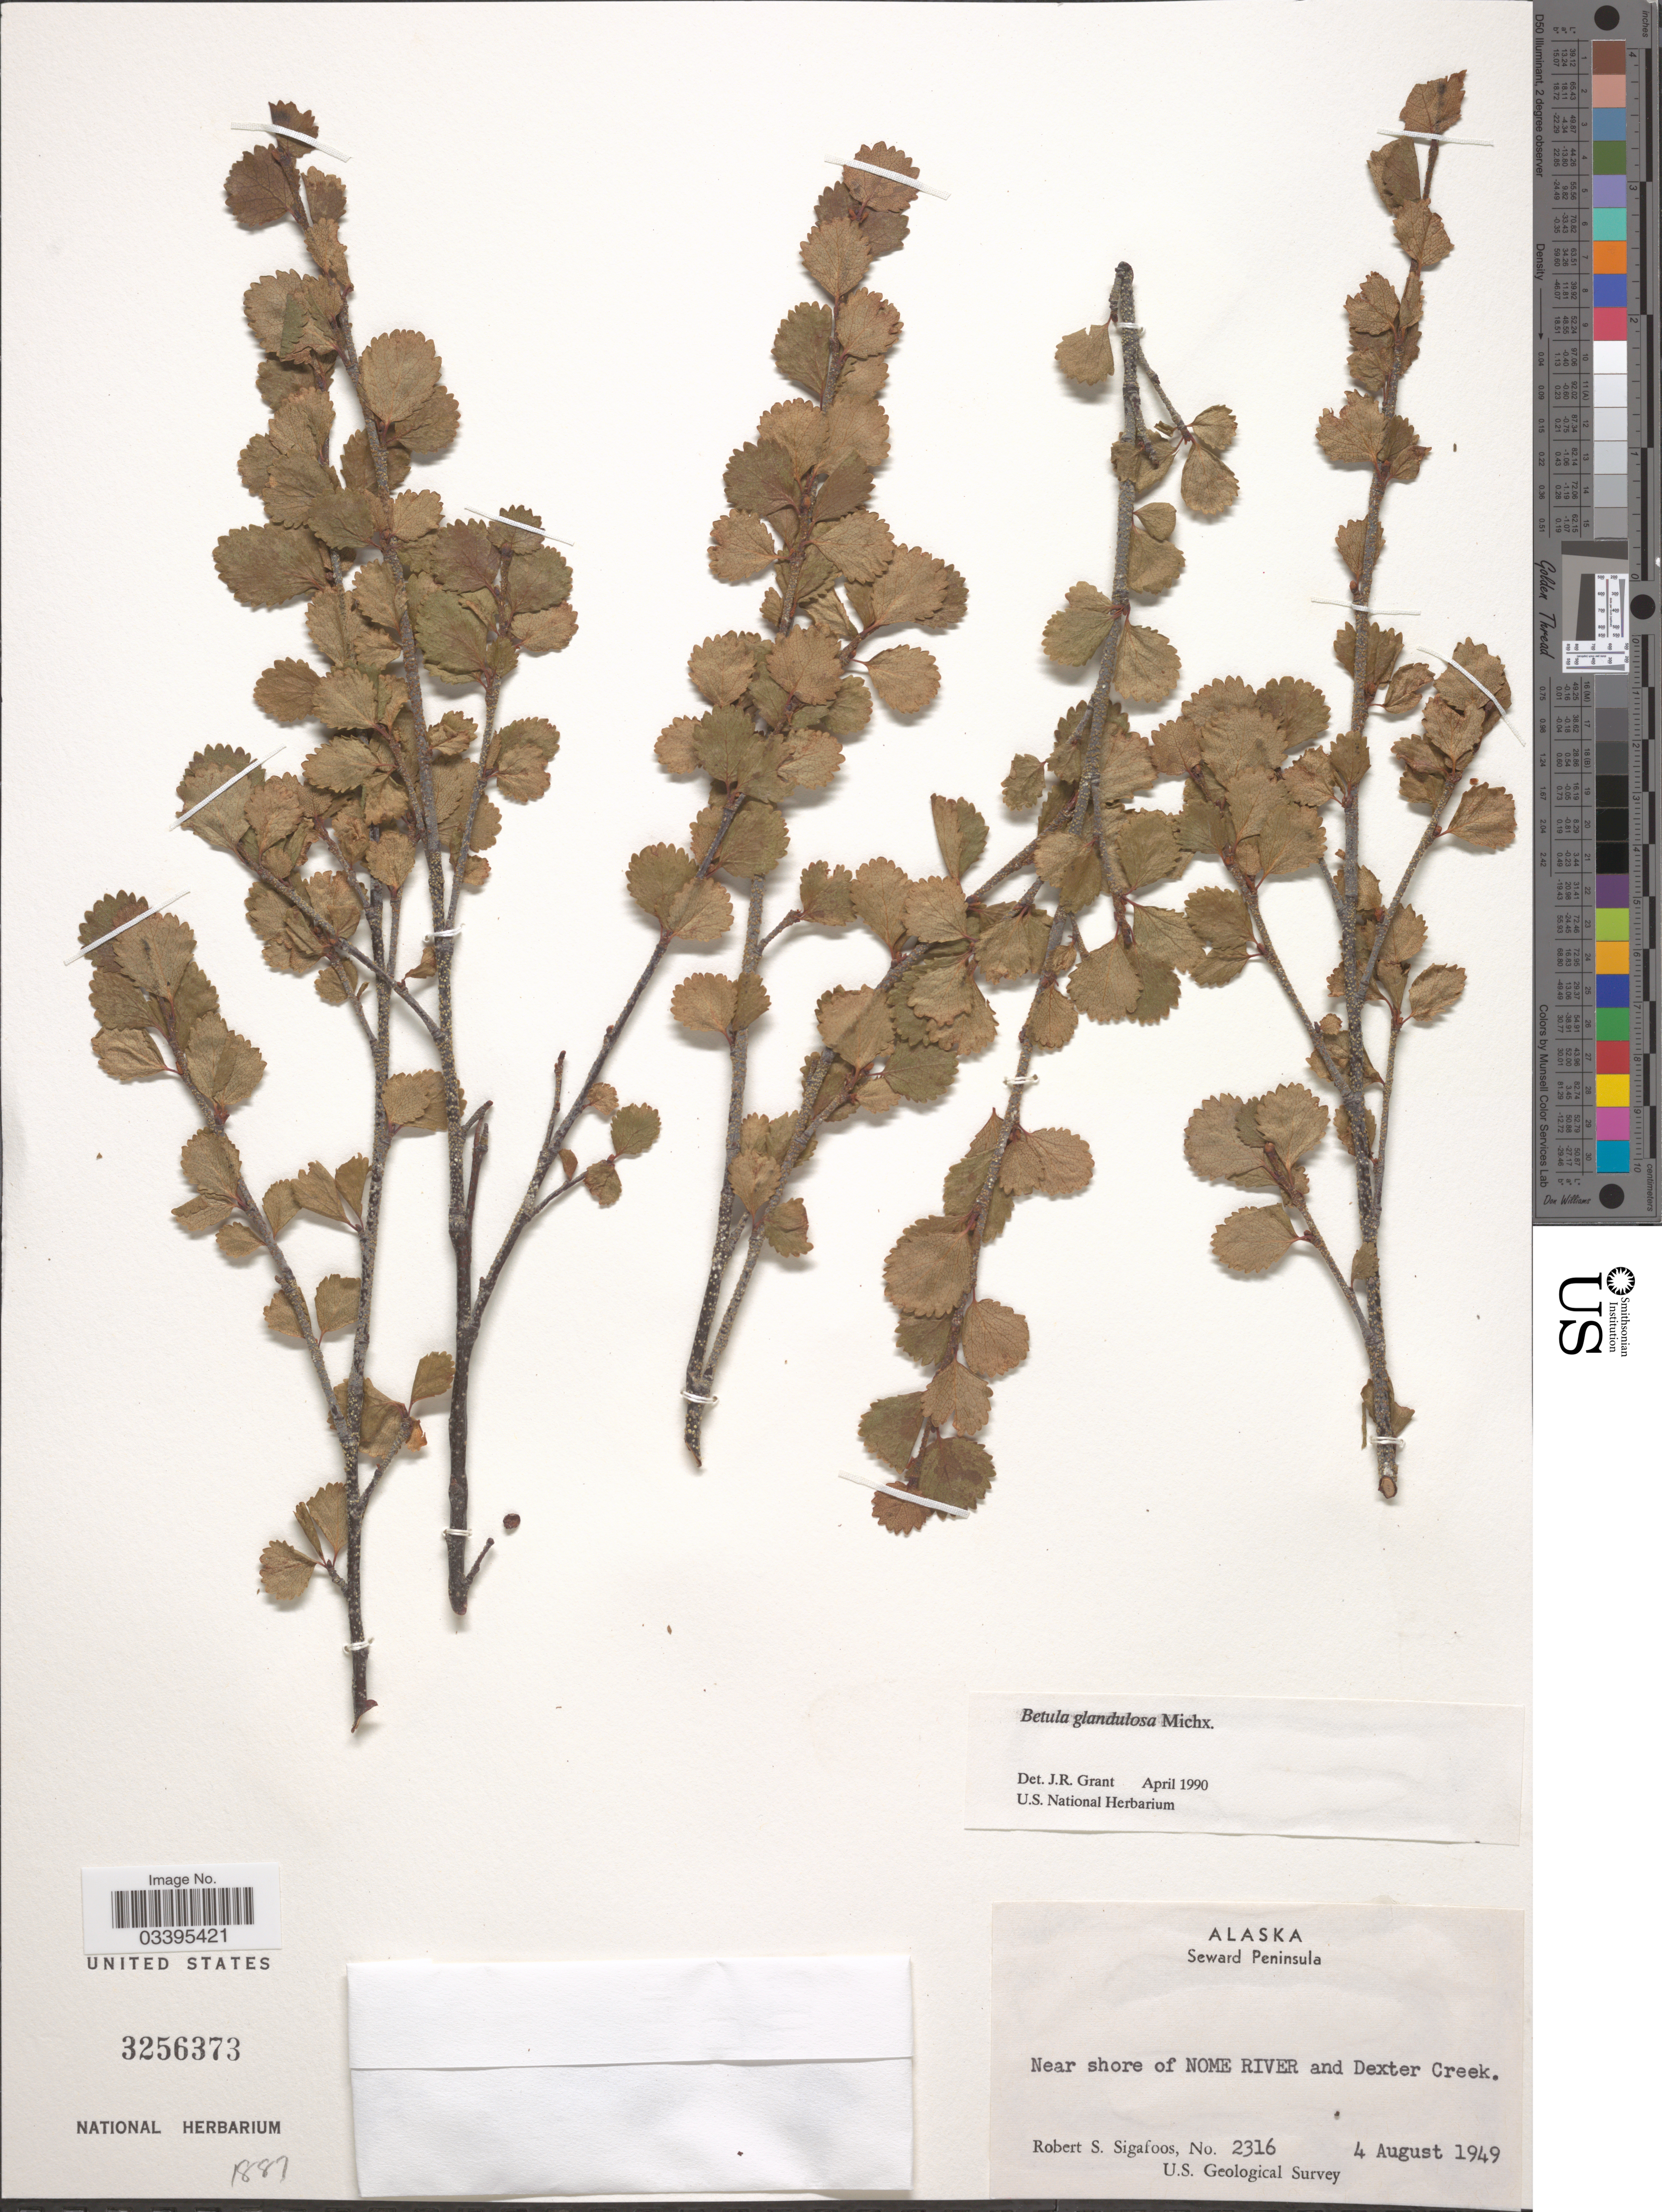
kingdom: Plantae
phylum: Tracheophyta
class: Magnoliopsida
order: Fagales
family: Betulaceae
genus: Betula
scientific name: Betula glandulosa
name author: Michx.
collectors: R. Sigafoos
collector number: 2316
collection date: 1949-08-04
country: United States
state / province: Alaska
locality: Seward Peninsula. Near shore of Nome River and Dexter Creek.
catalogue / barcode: US 3256373